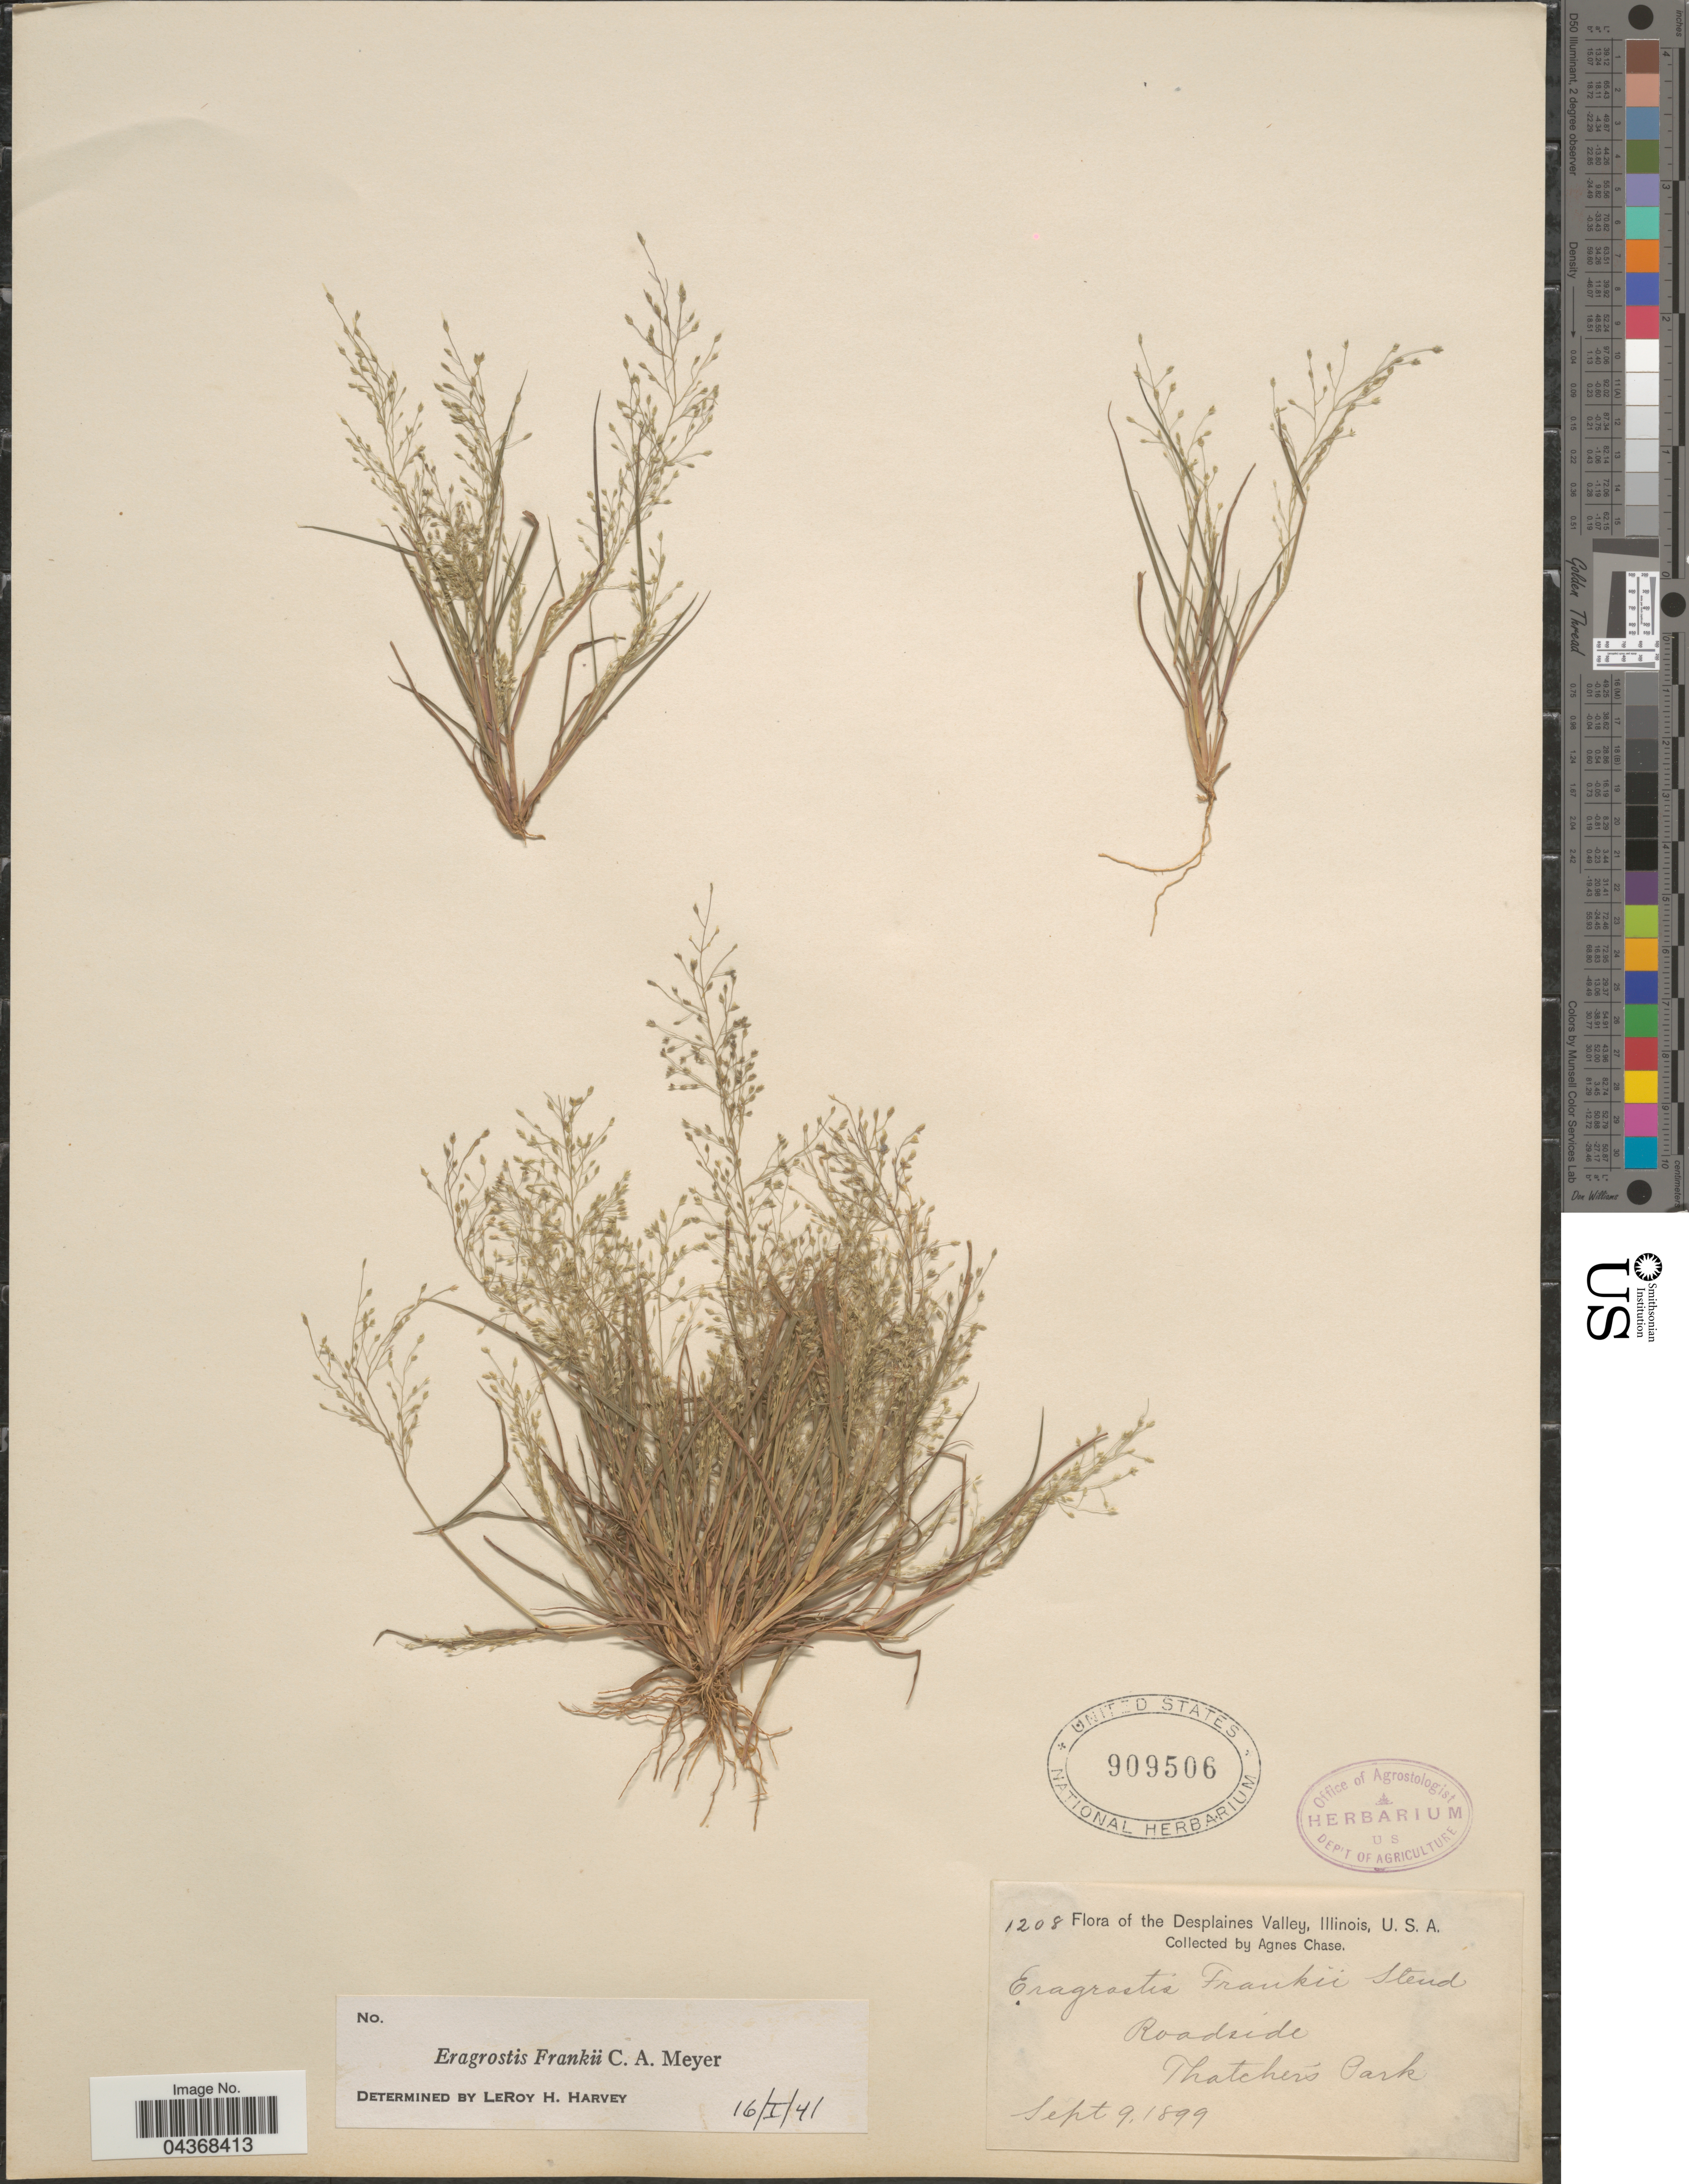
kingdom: Plantae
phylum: Tracheophyta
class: Liliopsida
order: Poales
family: Poaceae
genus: Eragrostis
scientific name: Eragrostis frankii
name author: C.A. Mey. ex Steud.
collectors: A. Chase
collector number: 1208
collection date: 1899-09-09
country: United States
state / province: Illinois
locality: The Desplaines Valley. Roadside. Thatcher's Park.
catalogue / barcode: US 909506